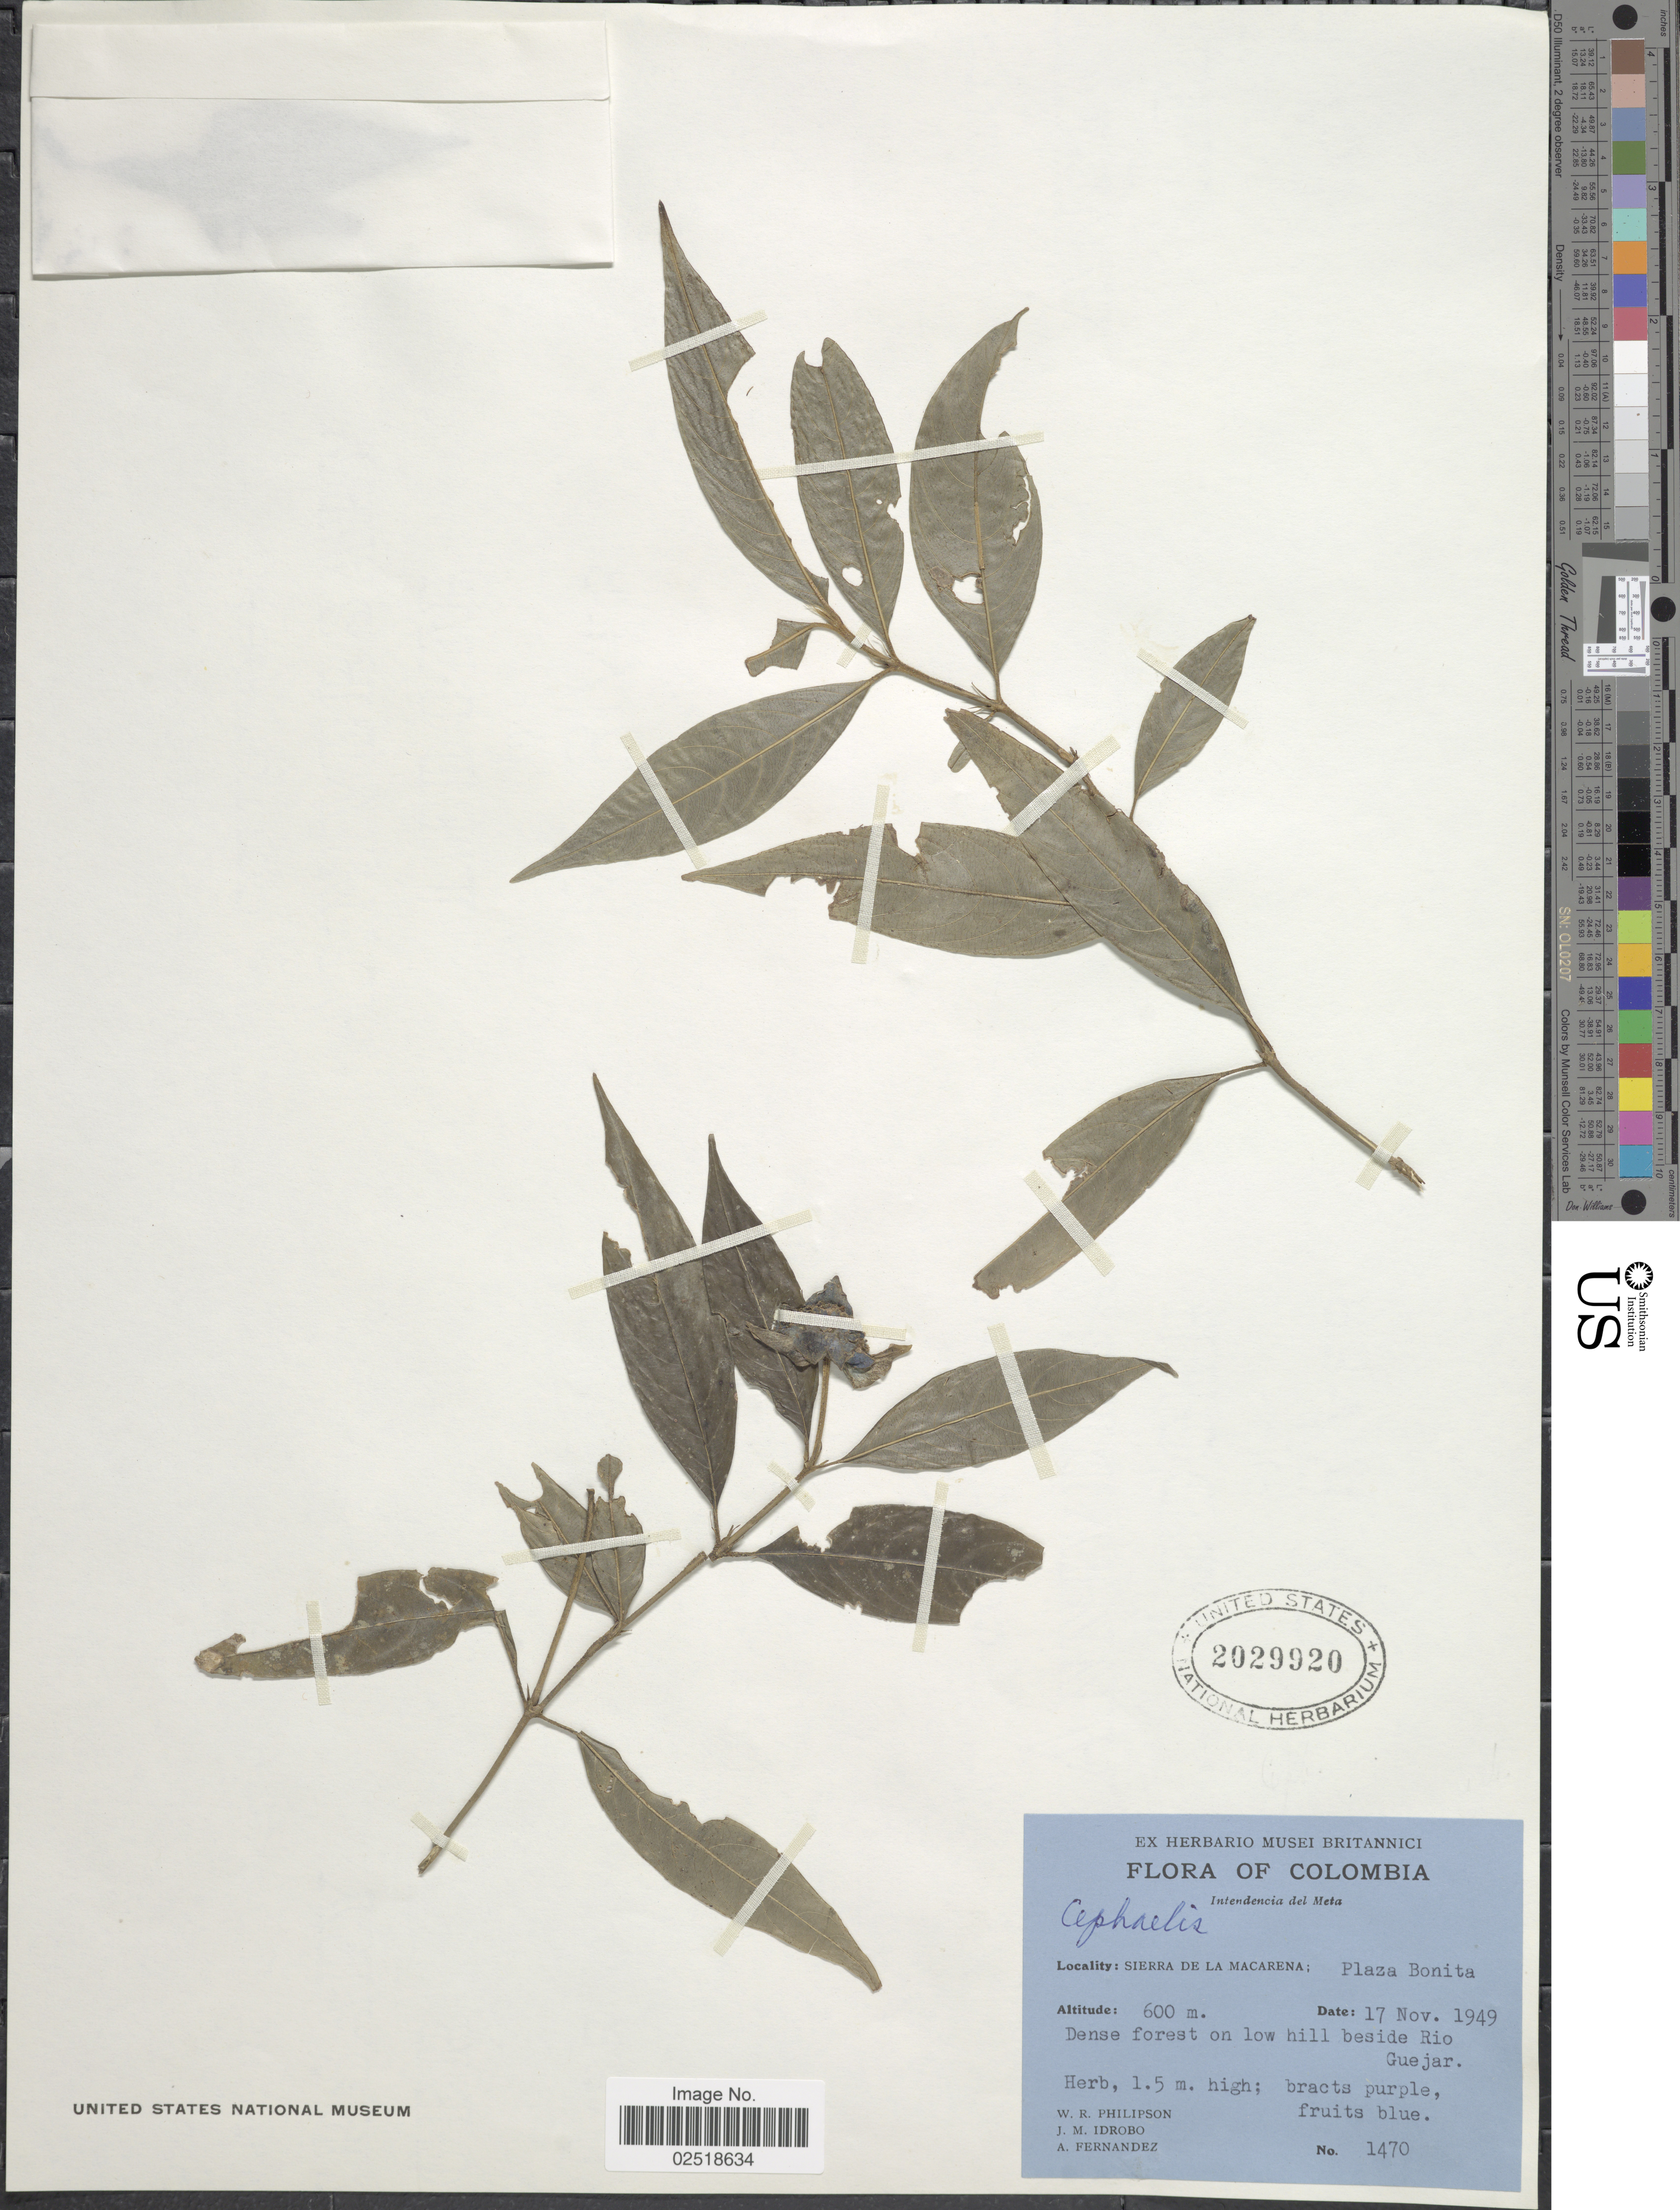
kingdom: Plantae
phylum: Tracheophyta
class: Magnoliopsida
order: Gentianales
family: Rubiaceae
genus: Psychotria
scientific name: Psychotria bracteocardia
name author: (DC.) Müll. Arg.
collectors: W. R. Philipson, J. M. Idrobo & A. Fernandez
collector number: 1470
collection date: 1949-11-17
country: Colombia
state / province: Meta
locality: Intendencia del Meta, Sierra De La Macarena; Plaza Bonita, Dense forest on low hill beside Rio Guejar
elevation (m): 600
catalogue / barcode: US 2029920